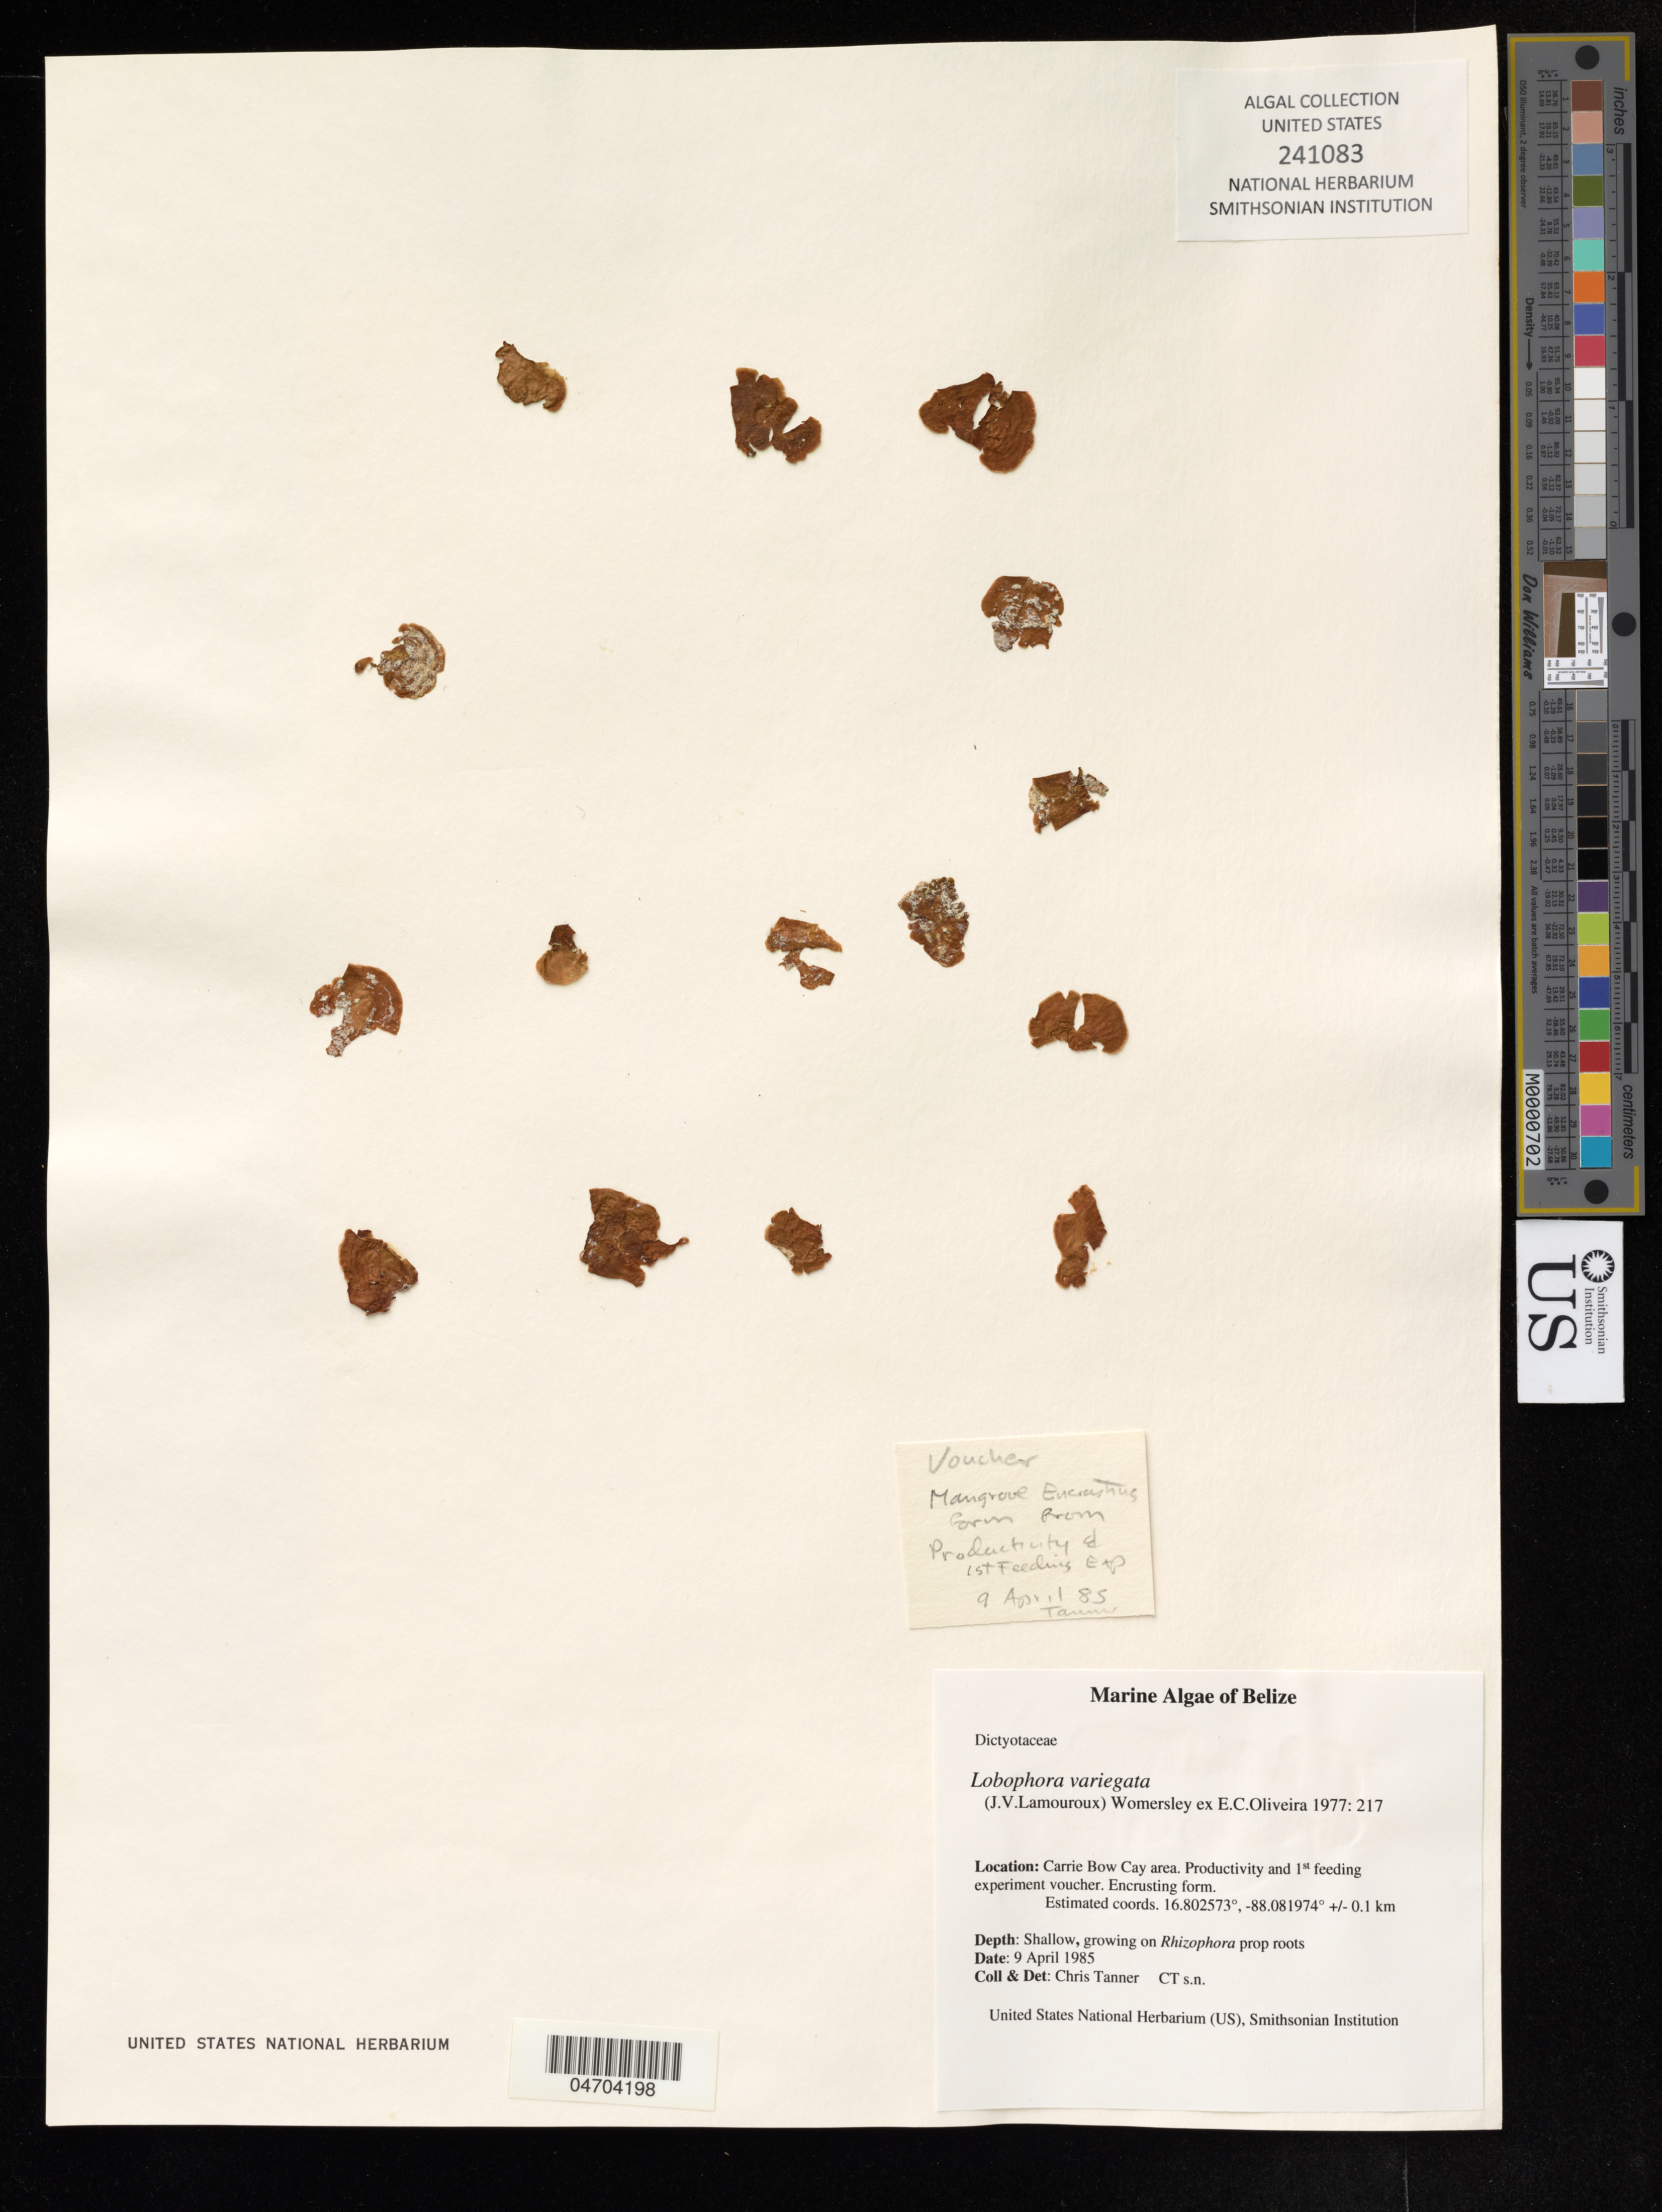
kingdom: Chromista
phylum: Ochrophyta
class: Phaeophyceae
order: Dictyotales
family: Dictyotaceae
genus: Lobophora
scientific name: Lobophora variegata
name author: (J.V.Lamouroux) Womersley & E.C. Oliveira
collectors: C. Tanner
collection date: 1985-04-09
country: Belize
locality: Carrie Bow Cay area.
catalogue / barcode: US 241083